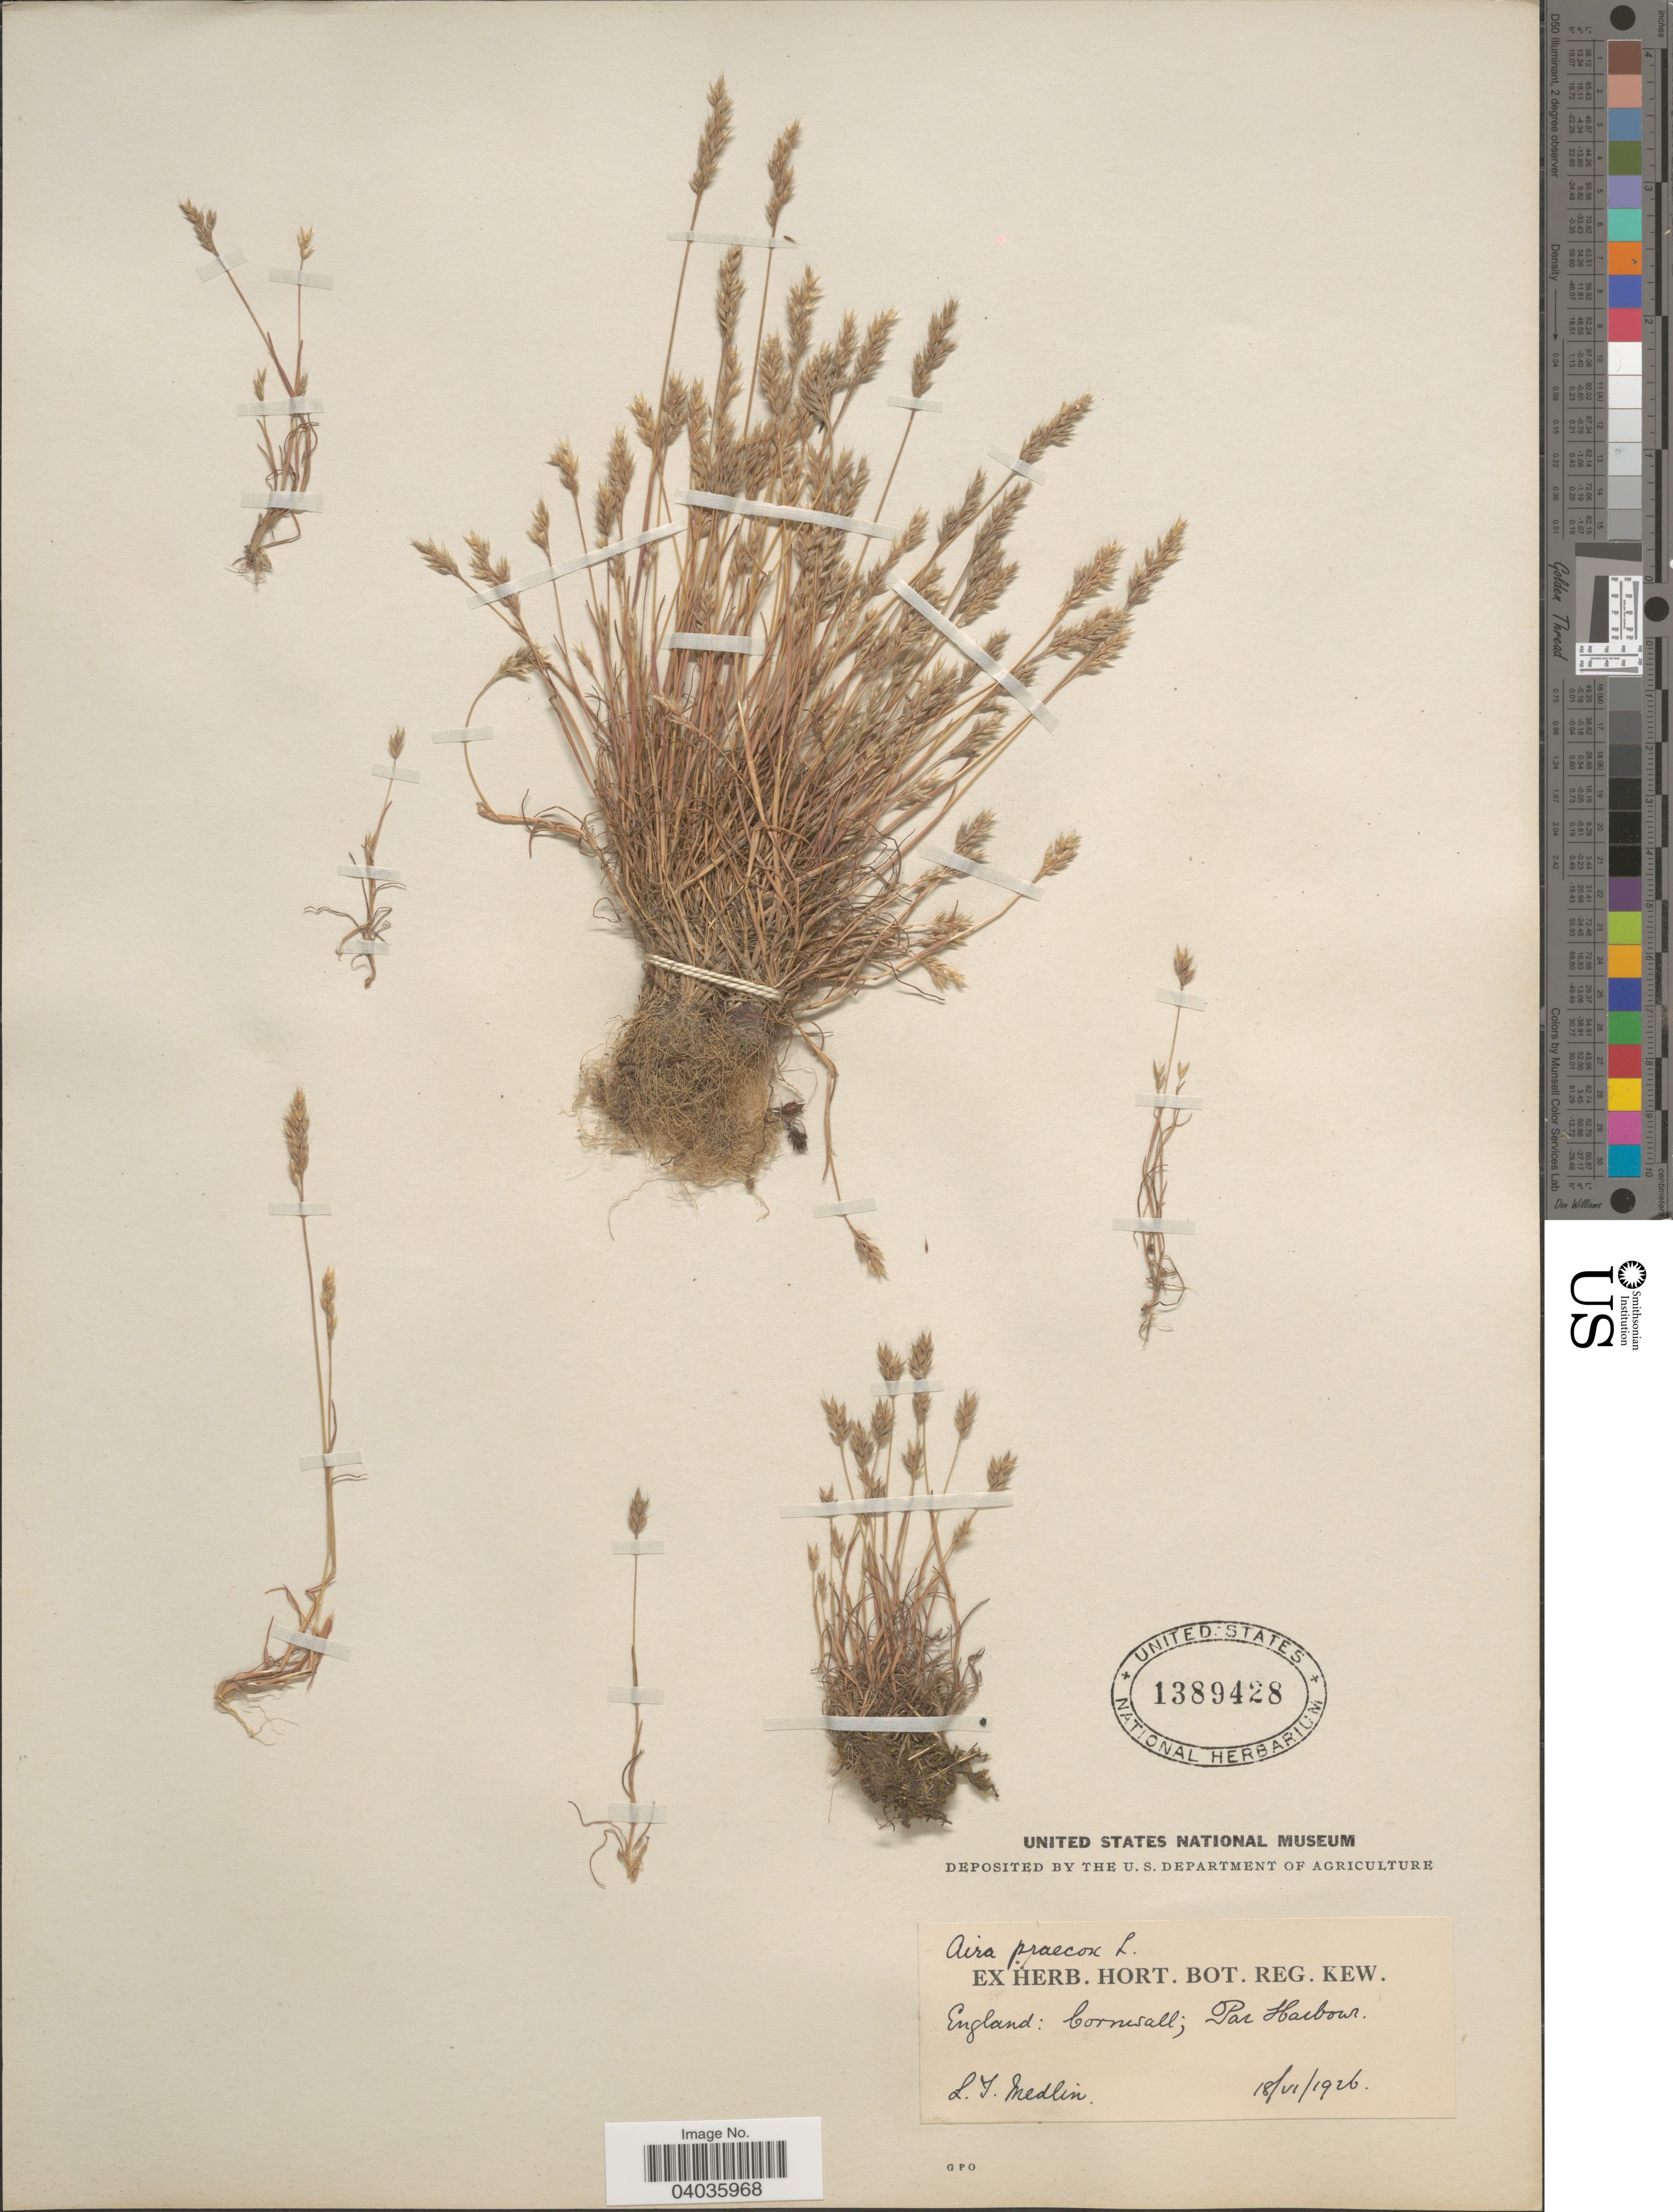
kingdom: Plantae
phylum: Tracheophyta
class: Liliopsida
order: Poales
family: Poaceae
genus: Aira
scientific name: Aira praecox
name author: L.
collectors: L. Medlin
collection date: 1926-06-18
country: United Kingdom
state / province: England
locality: Cornwall; Par Harbour.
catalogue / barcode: US 1389428